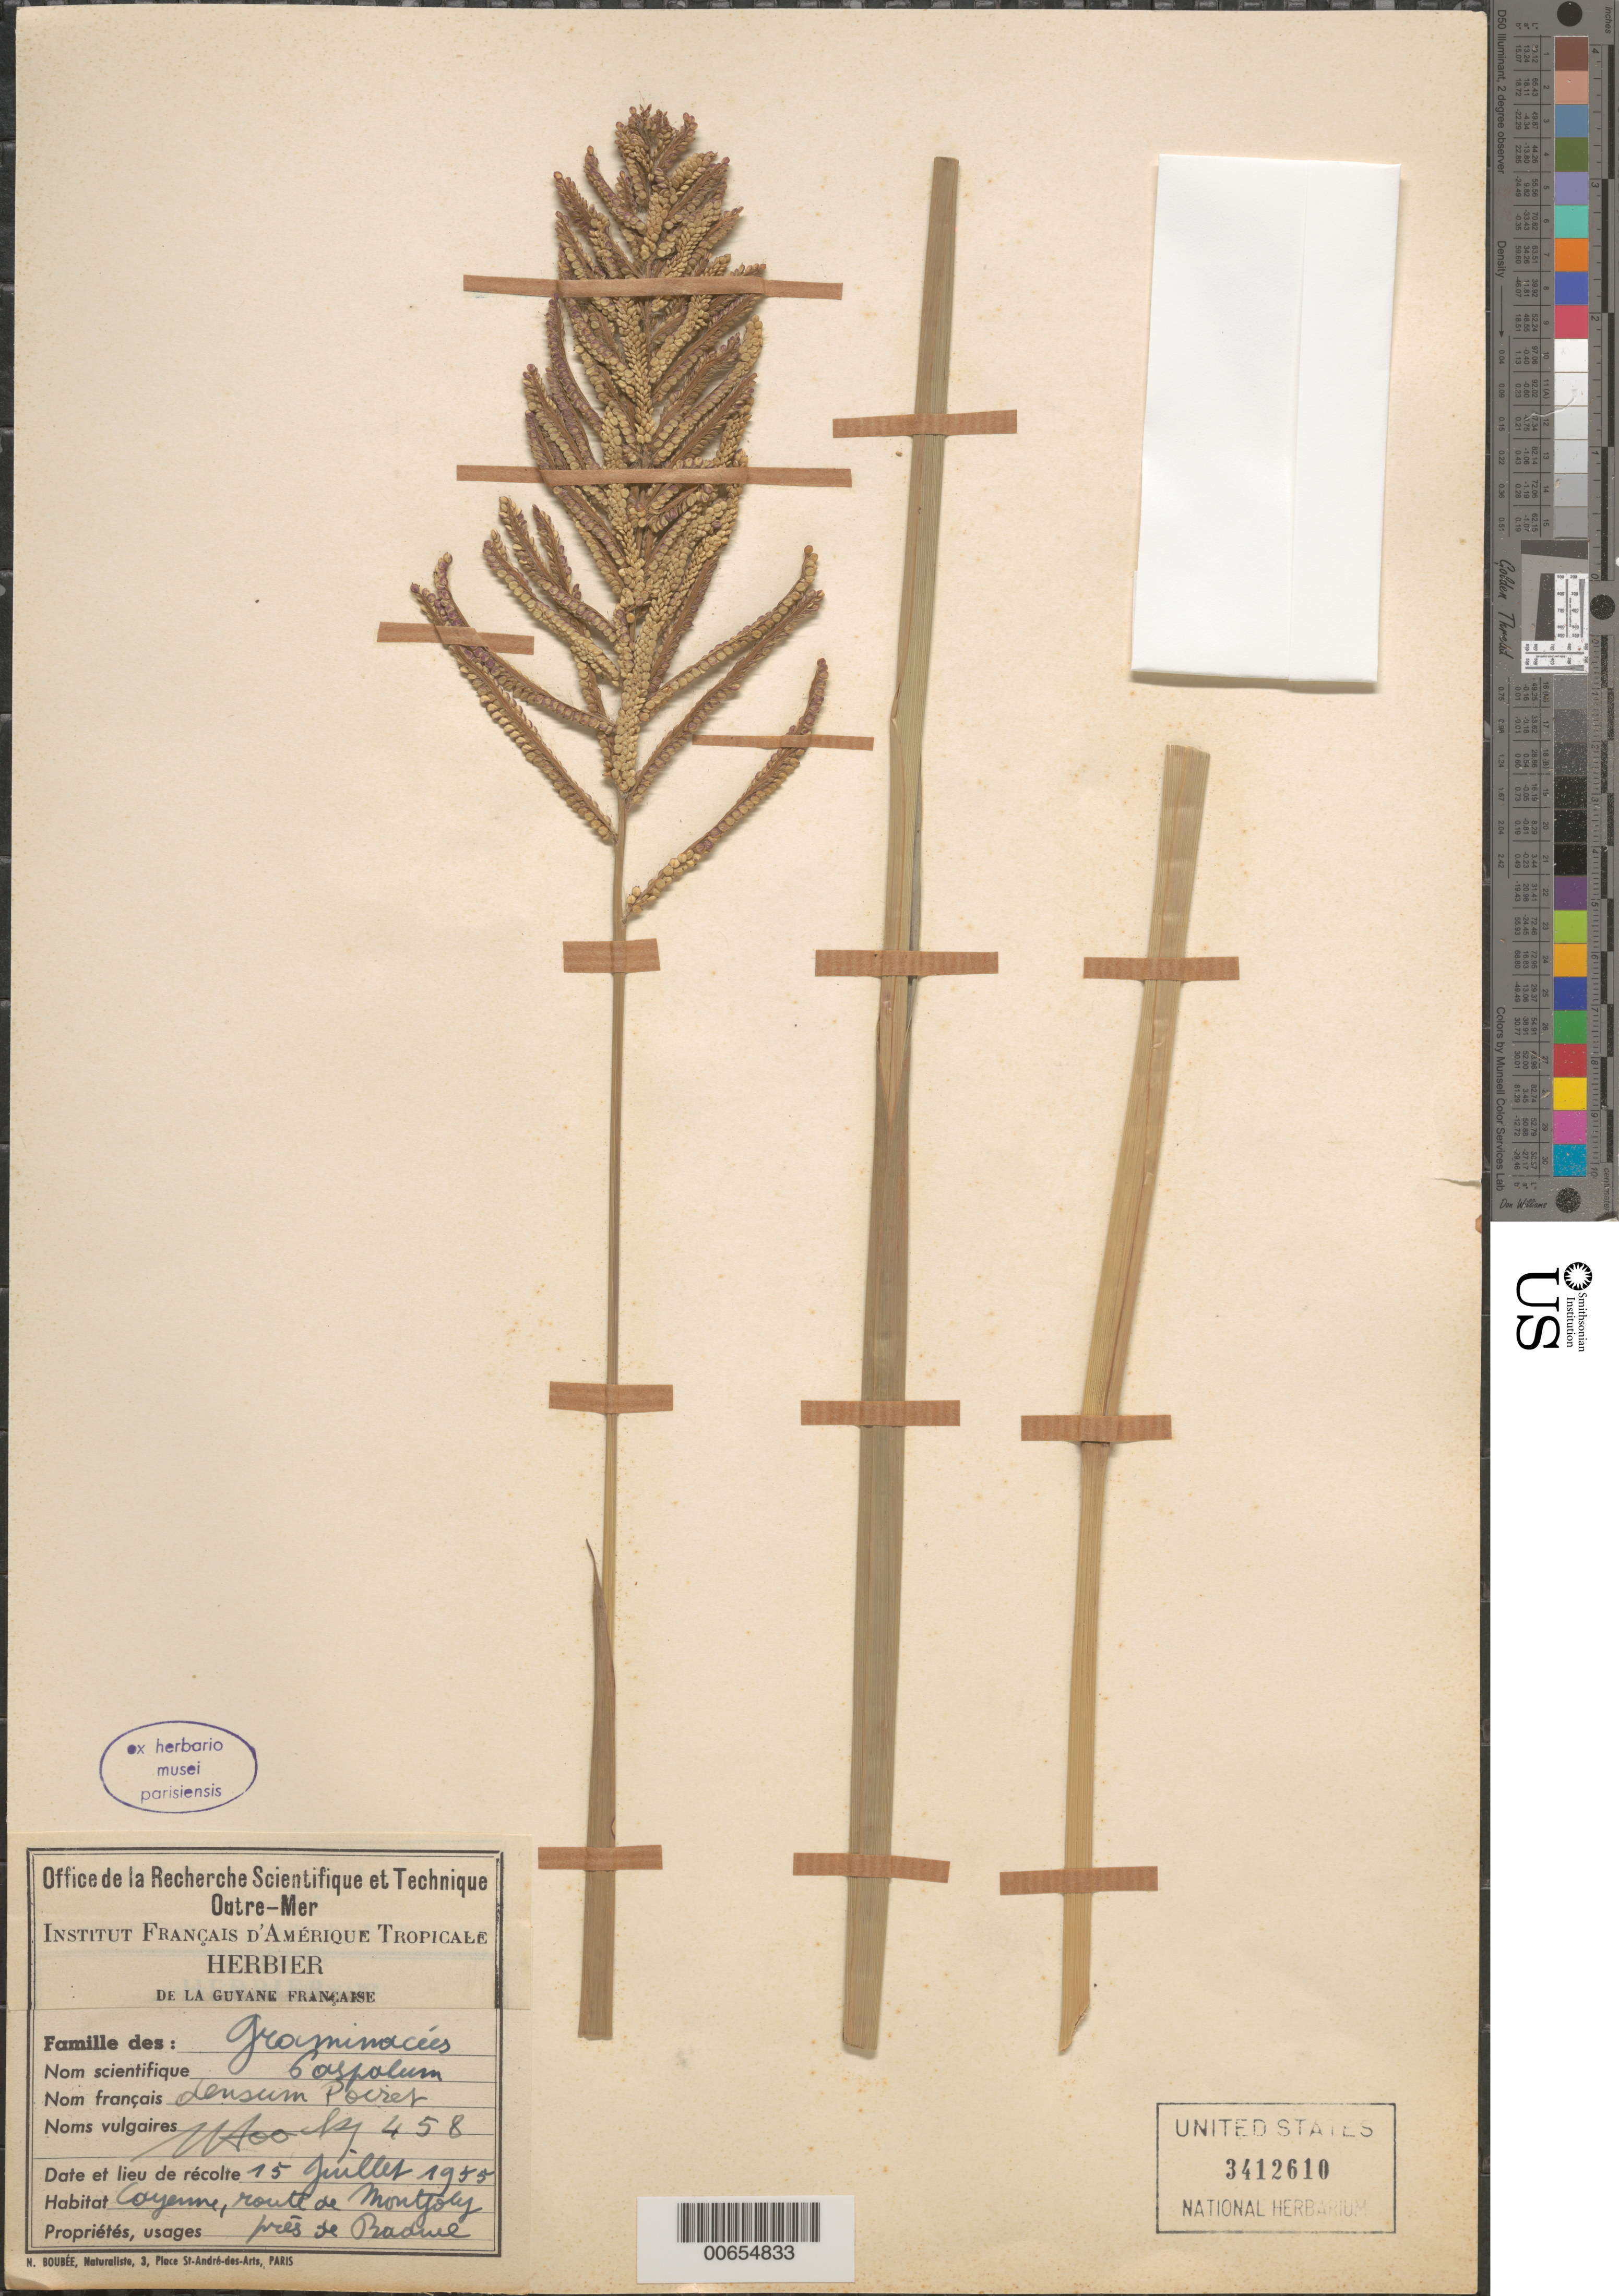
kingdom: Plantae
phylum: Tracheophyta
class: Liliopsida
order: Poales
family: Poaceae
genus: Paspalum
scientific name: Paspalum densum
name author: Poir.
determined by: Judziewicz, E. J.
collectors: J. Hoock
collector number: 458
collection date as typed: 15-Jul-55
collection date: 1955-07-15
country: French Guiana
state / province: Cayenne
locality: Cayenne, route de Montjoly, pres de Baduel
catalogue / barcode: US 3412610